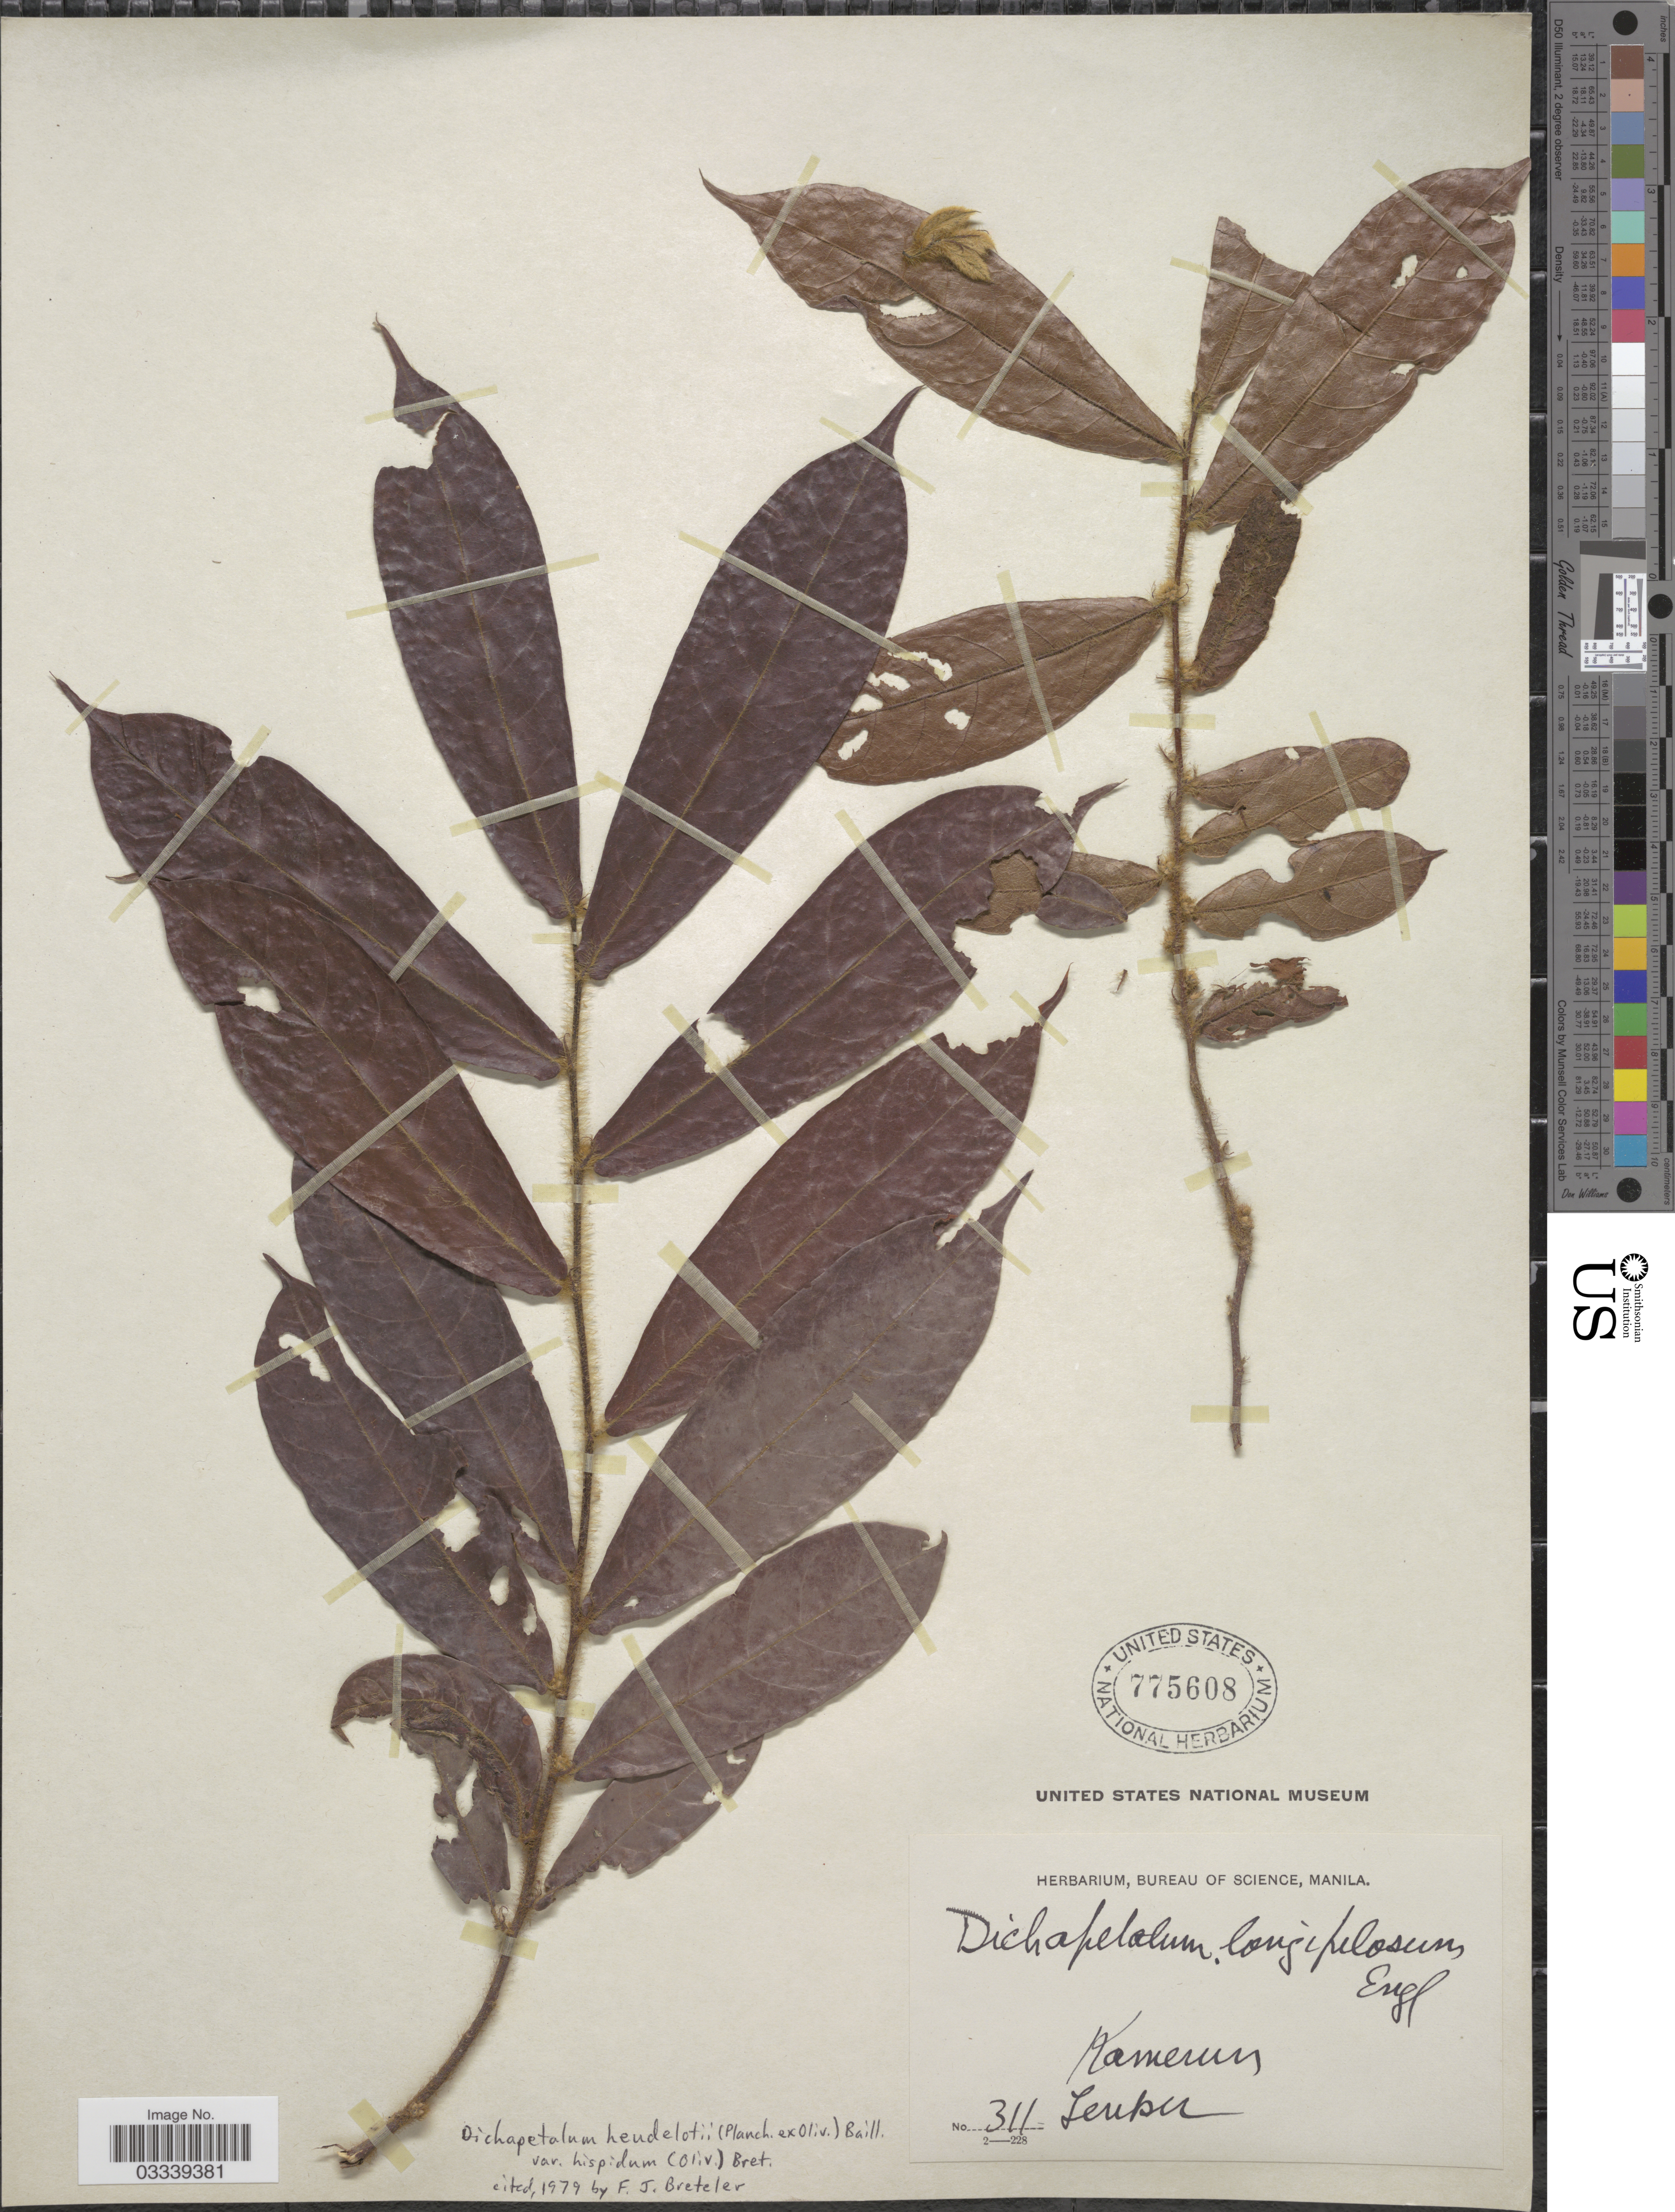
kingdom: Plantae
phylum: Tracheophyta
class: Magnoliopsida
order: Malpighiales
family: Dichapetalaceae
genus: Dichapetalum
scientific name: Dichapetalum heudelotii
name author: (Planch. ex Oliv.) Baill.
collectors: Zenker, --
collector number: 311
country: Cameroon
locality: Kamerun.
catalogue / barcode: US 775608